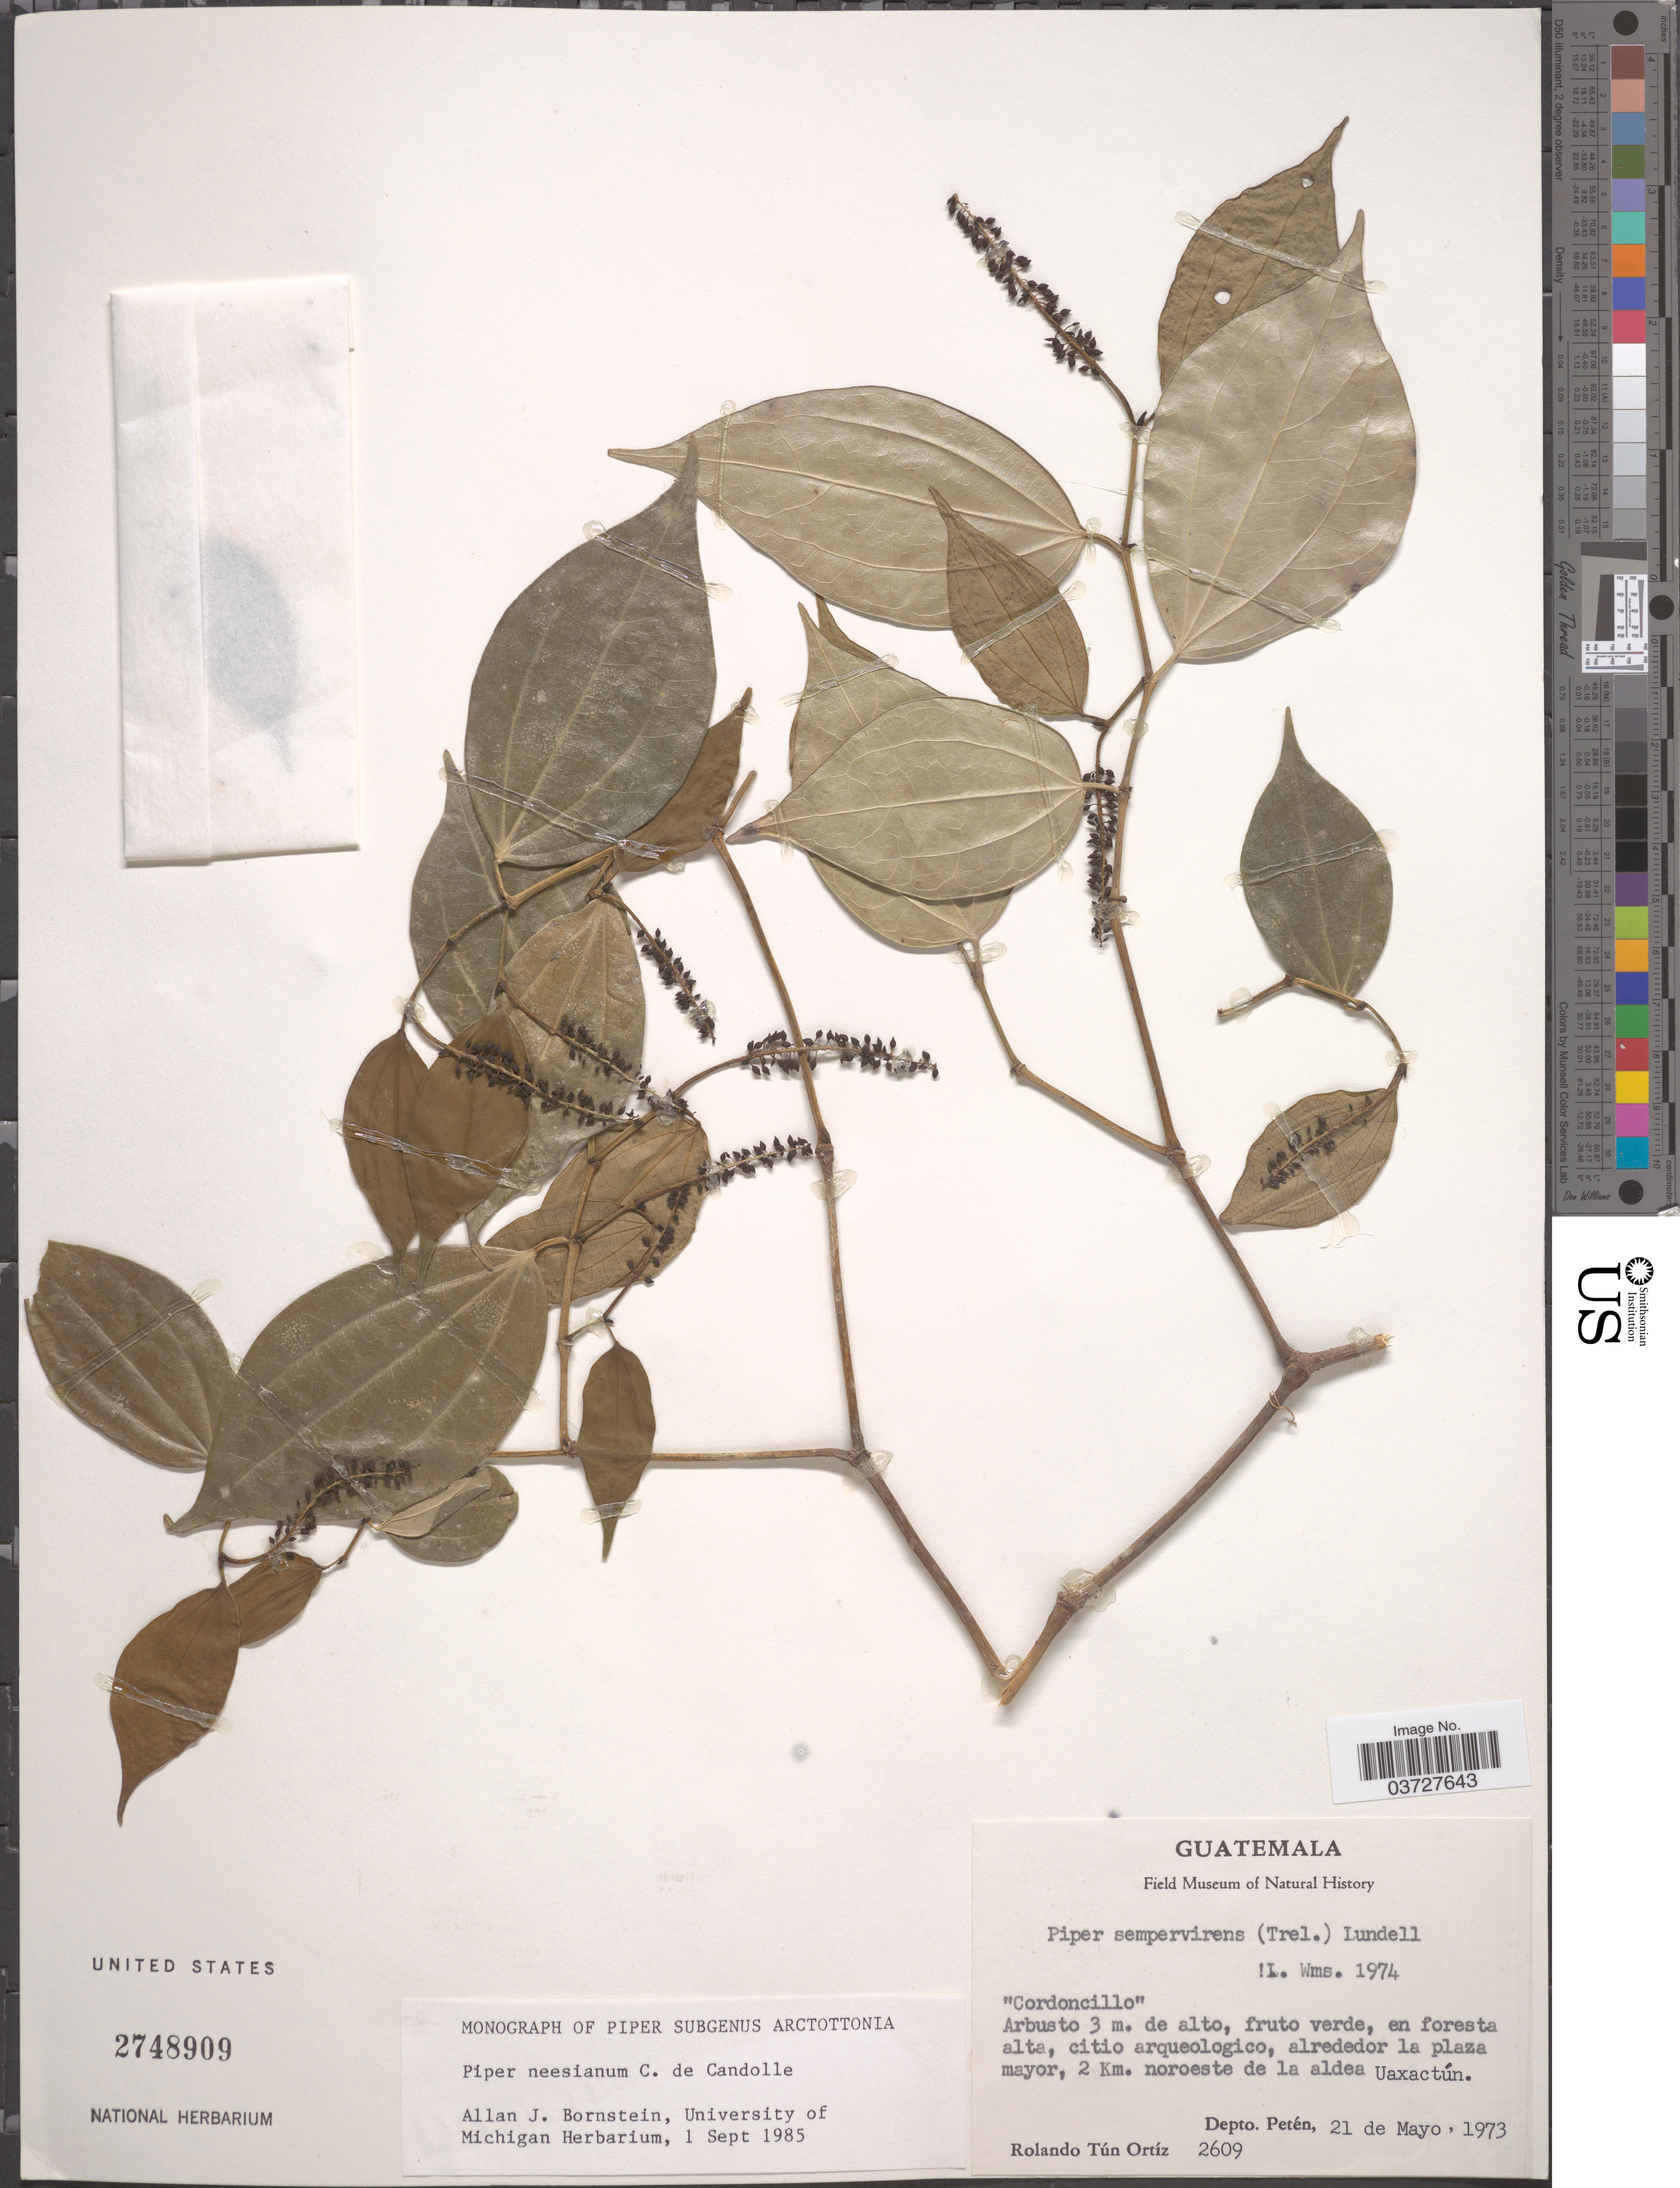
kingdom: Plantae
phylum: Tracheophyta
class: Magnoliopsida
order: Piperales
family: Piperaceae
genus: Piper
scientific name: Piper neesianum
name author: C. DC.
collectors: R. T. Ortíz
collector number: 2609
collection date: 1973-05-21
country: Guatemala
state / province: El Peten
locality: En foresta alta, citio arqueologico, alrededor la plaza mayor, 2 Km. noroeste de la aldea Uaxactún. Depto. Petén.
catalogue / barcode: US 2748909